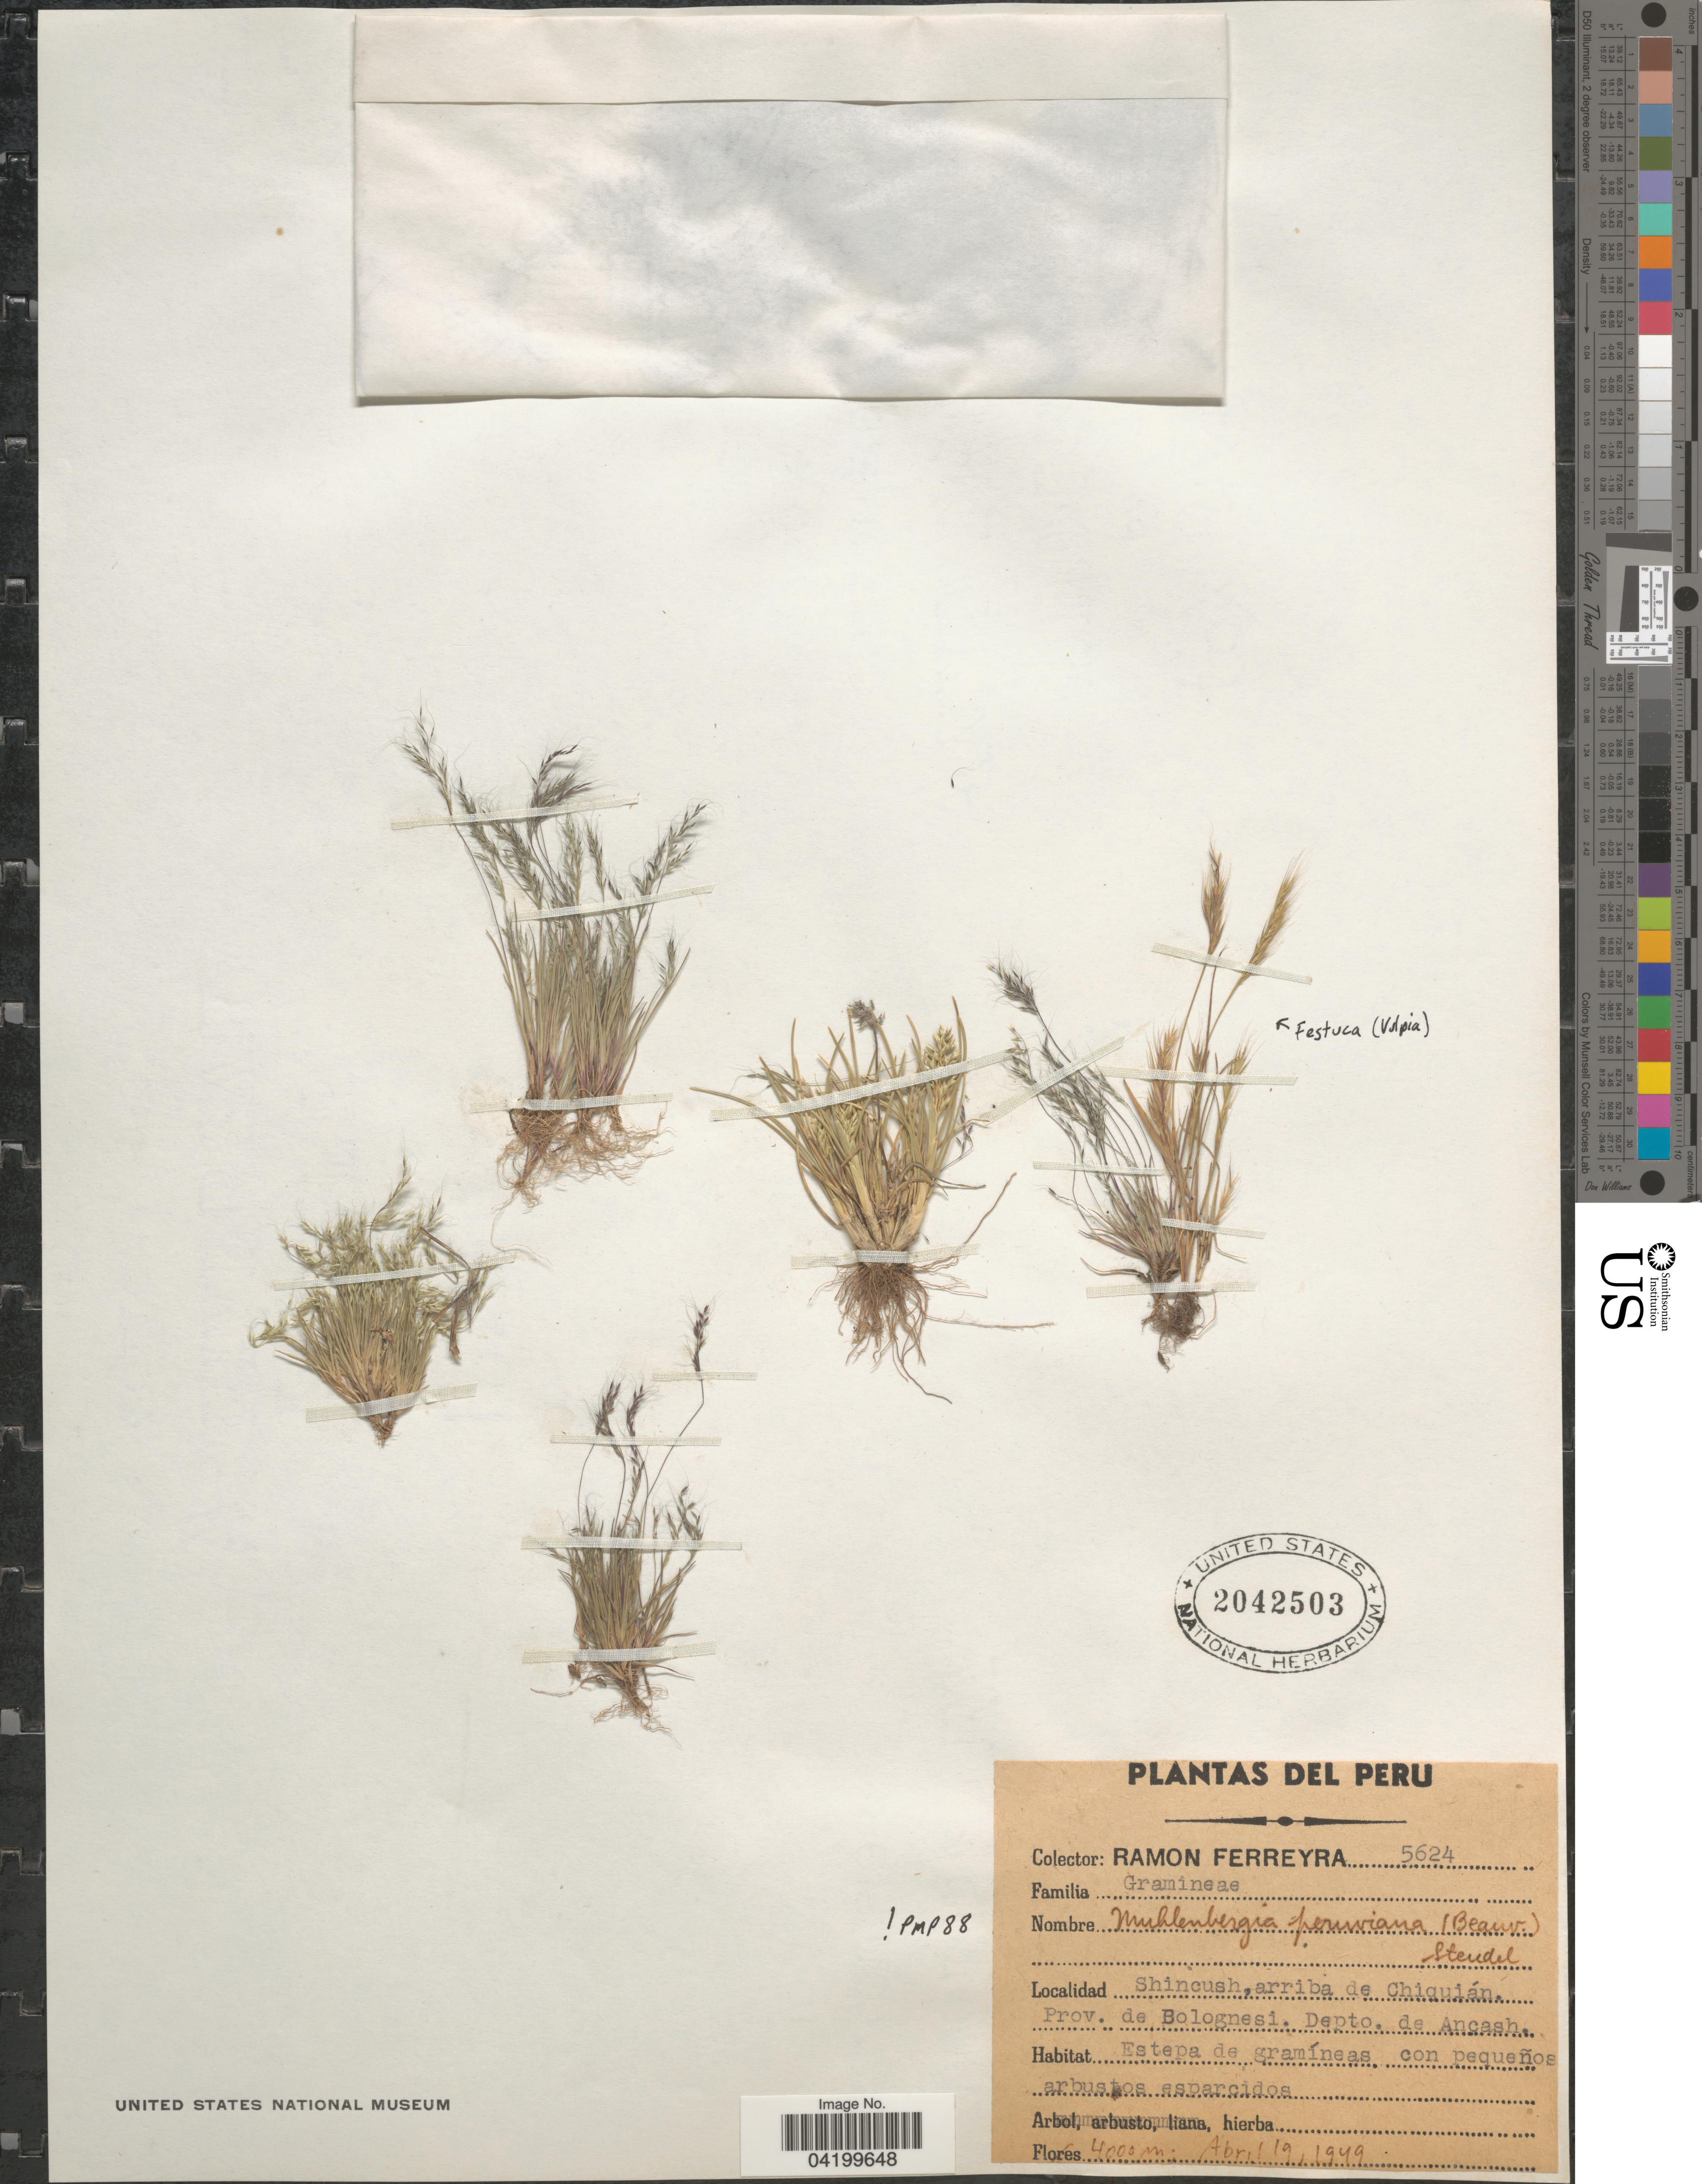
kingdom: Plantae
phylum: Tracheophyta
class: Liliopsida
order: Poales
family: Poaceae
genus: Muhlenbergia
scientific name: Muhlenbergia peruviana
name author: (P. Beauv.) Steud.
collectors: R. A. Ferreyra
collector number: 5624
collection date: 1949-04-19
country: Peru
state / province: Ancash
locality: Shincush, arriba de Chiquián. Prov. de Bolognesi. Depto. de Ancash.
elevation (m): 4000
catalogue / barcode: US 2042503